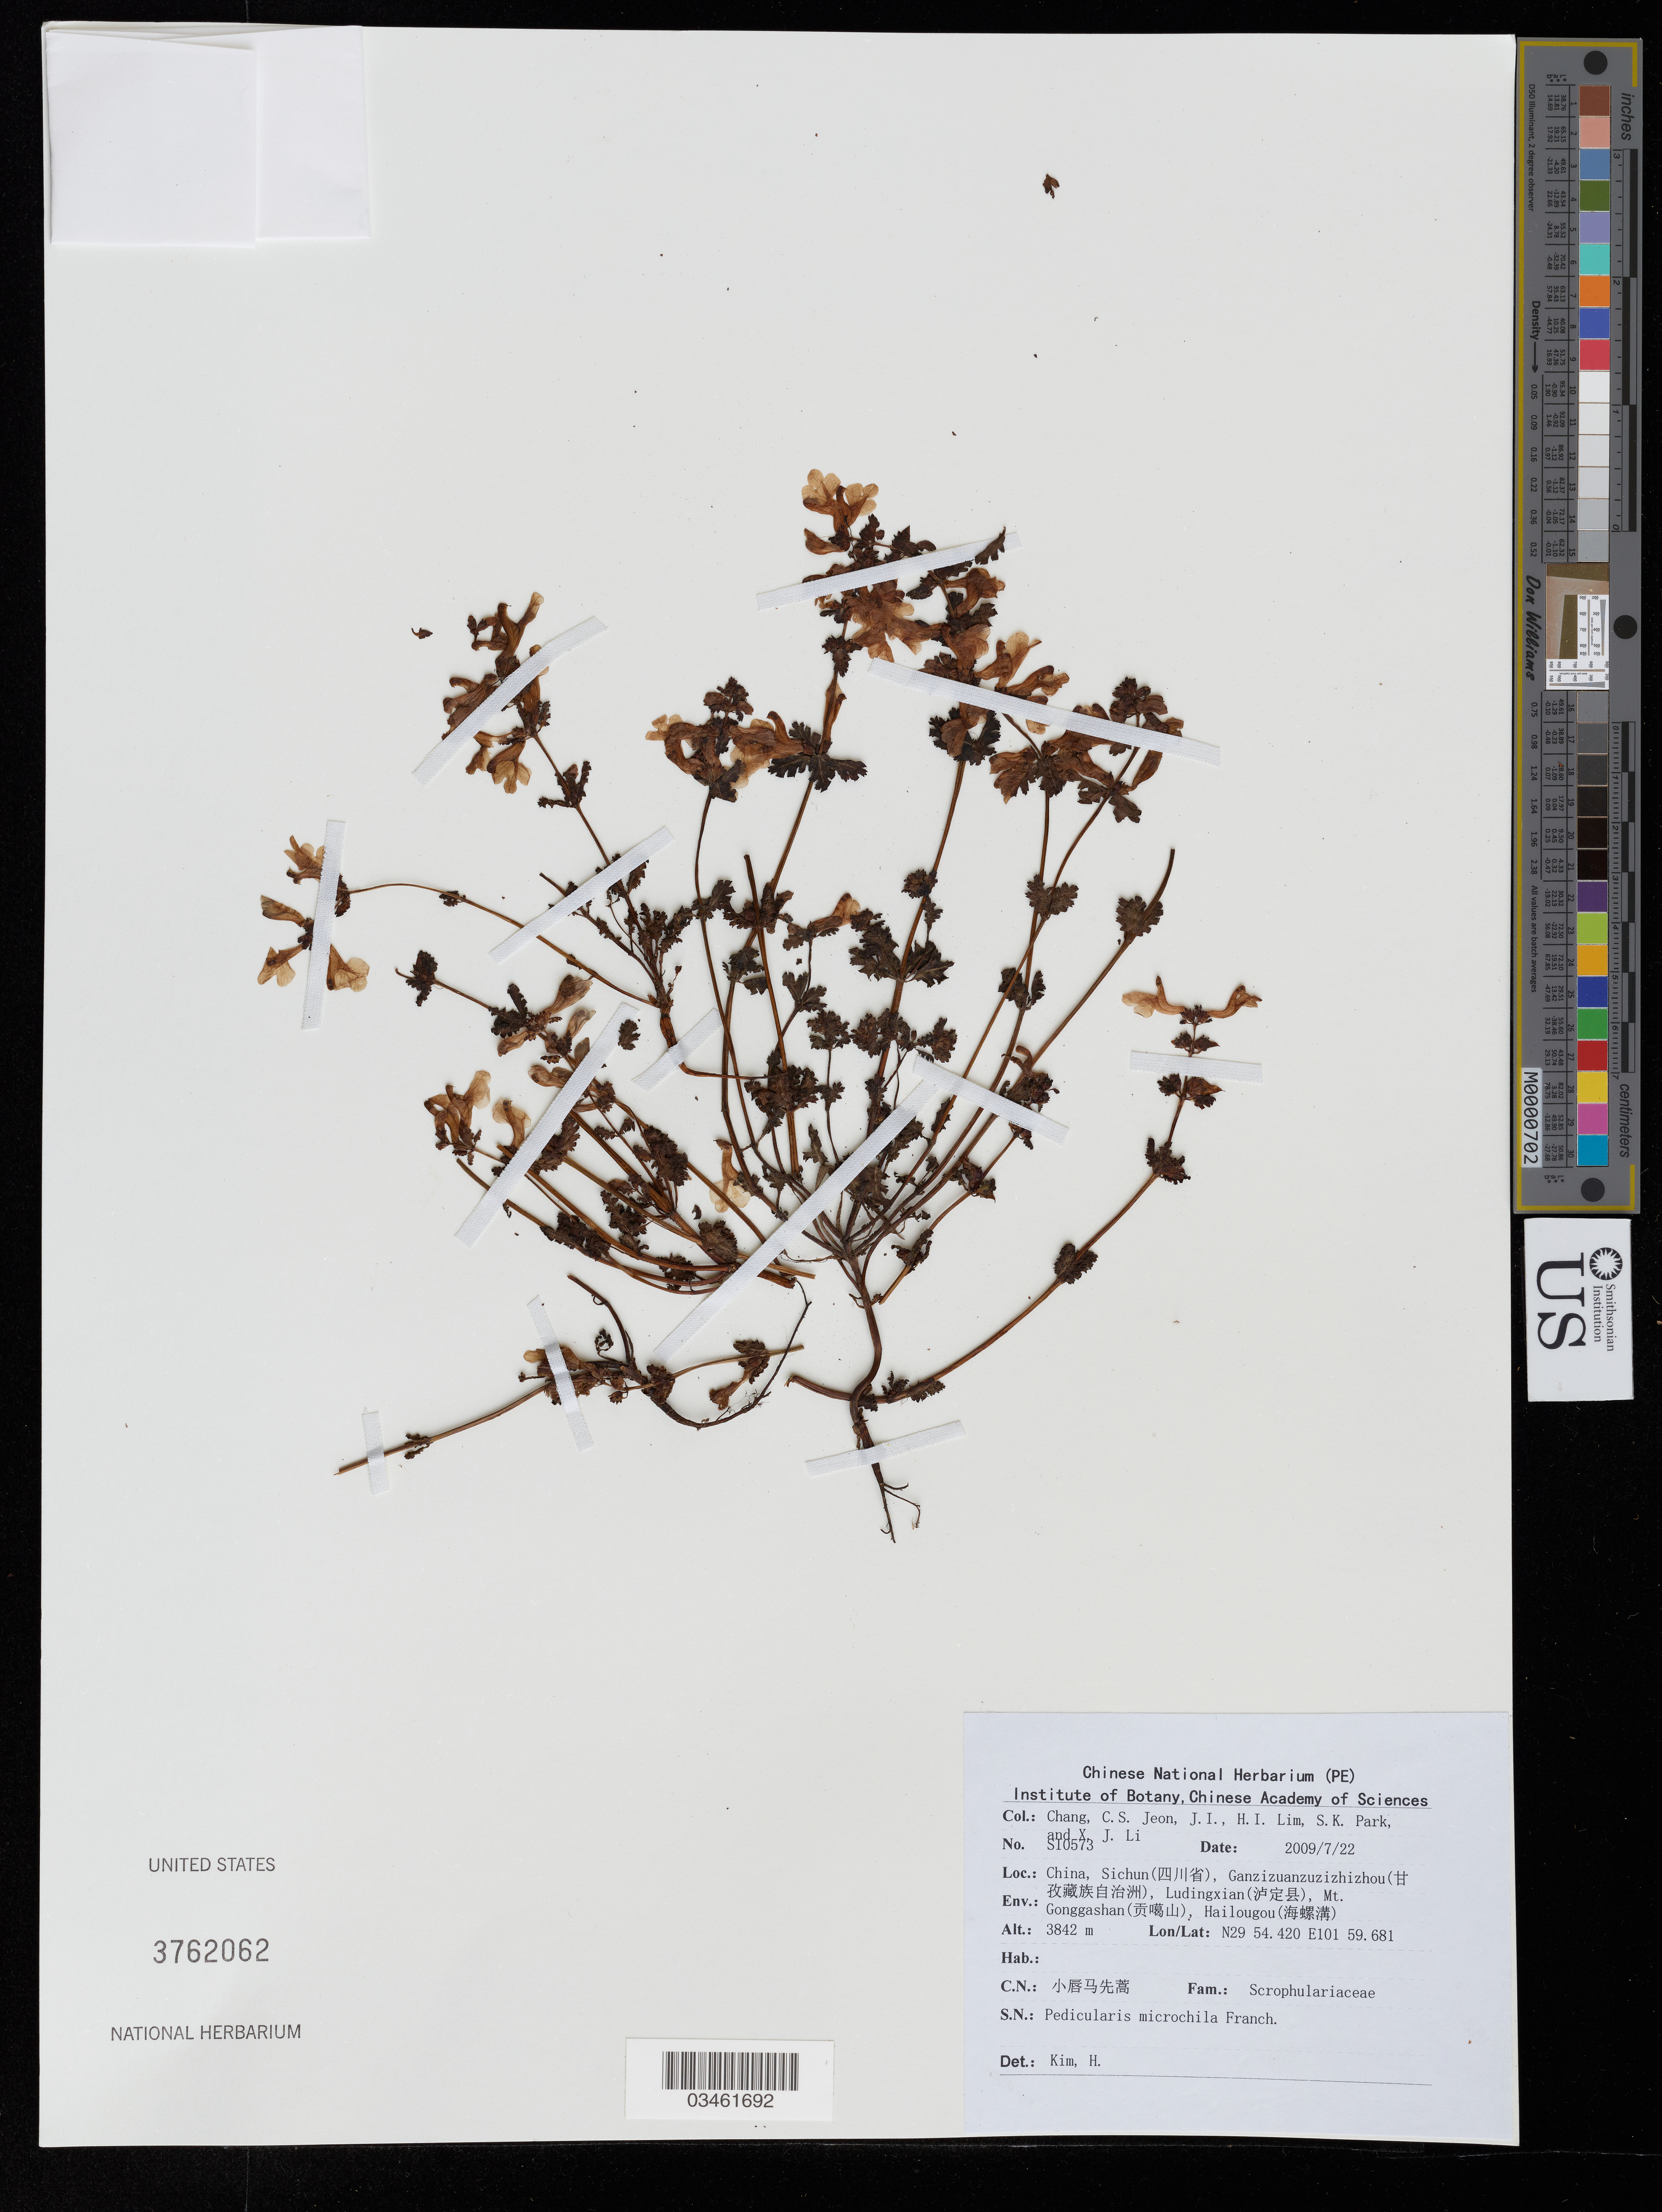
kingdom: Plantae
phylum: Tracheophyta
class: Magnoliopsida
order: Lamiales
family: Orobanchaceae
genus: Pedicularis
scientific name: Pedicularis microchila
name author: Franch. ex Maxim.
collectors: C. S. Chang, J. Jeon, H. Lim, S. Park & X. Li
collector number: S10573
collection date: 2009-07-22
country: China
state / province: Sichuan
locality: Sichun (X), Ganzizuanzuzizhizhou (X), Ludingxian (X), Mt. Gonggashan (X), Hailougou (X).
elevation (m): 3842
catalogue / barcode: US 3762062